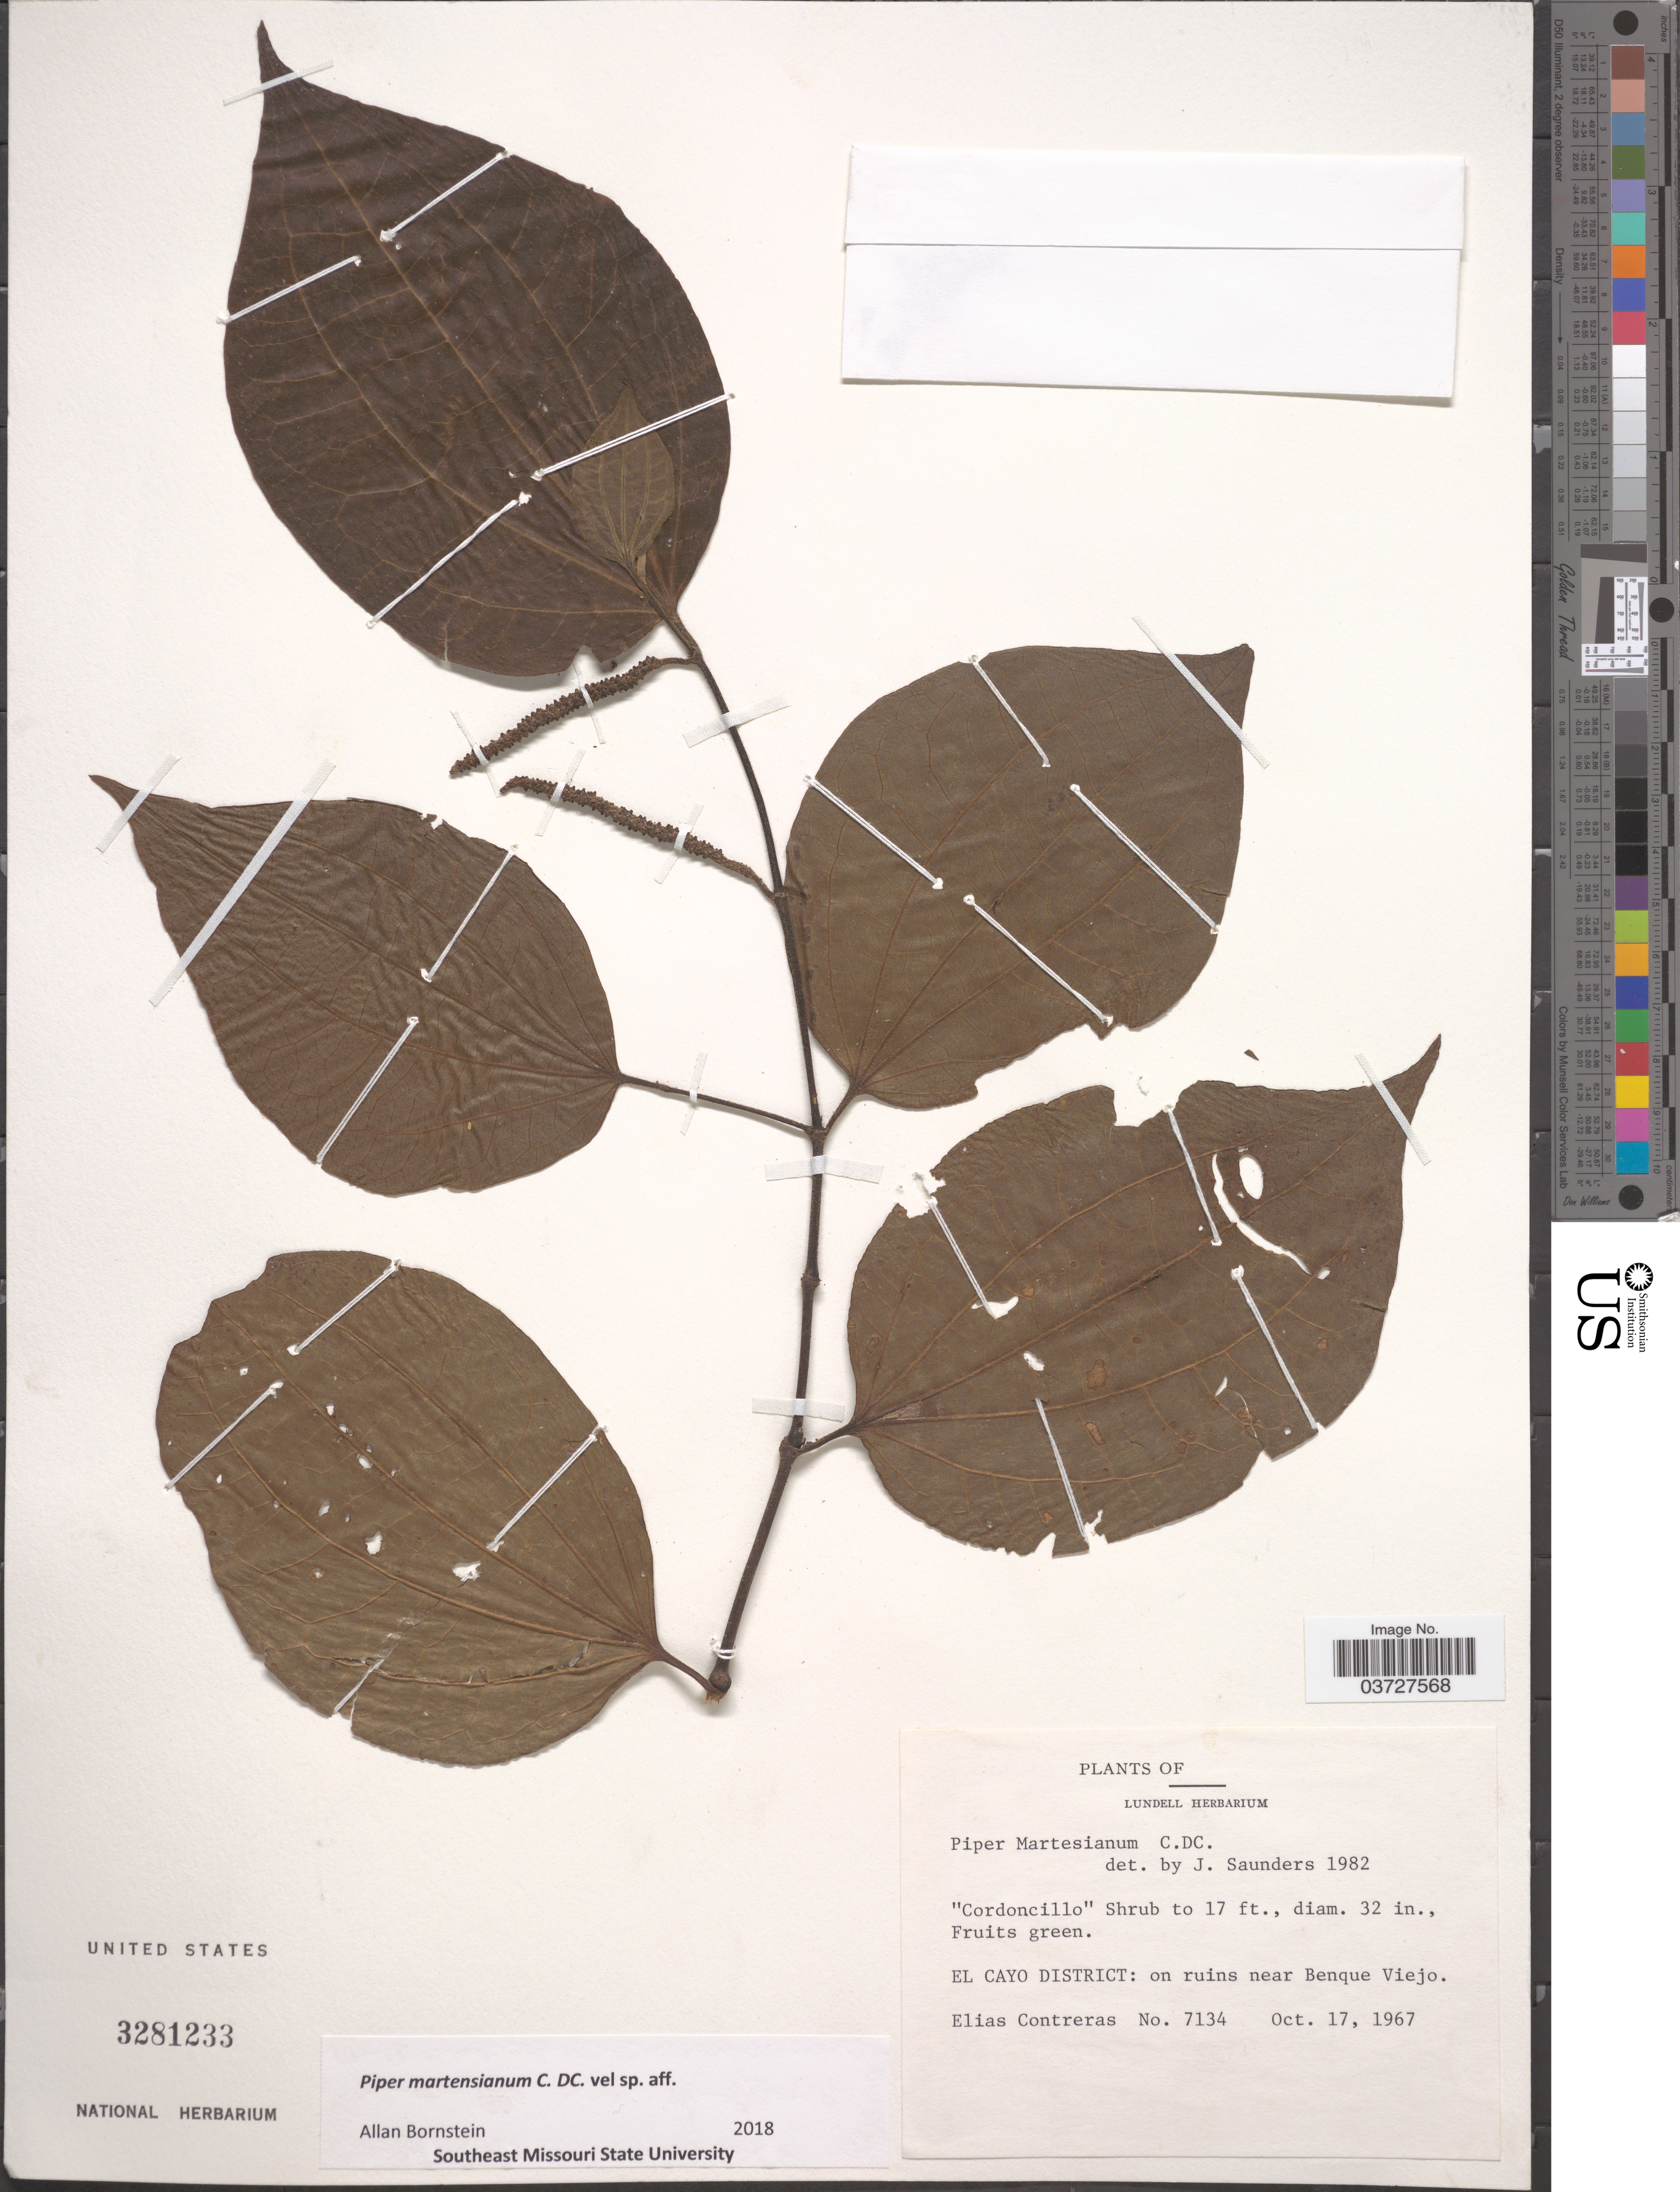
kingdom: Plantae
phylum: Tracheophyta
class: Magnoliopsida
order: Piperales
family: Piperaceae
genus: Piper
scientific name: Piper martensianum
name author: C. DC.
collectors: E. Contreras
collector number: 7134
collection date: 1967-10-17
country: Belize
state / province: Cayo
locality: El Cayo District: on ruins near Benque Viejo.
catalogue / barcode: US 3281233